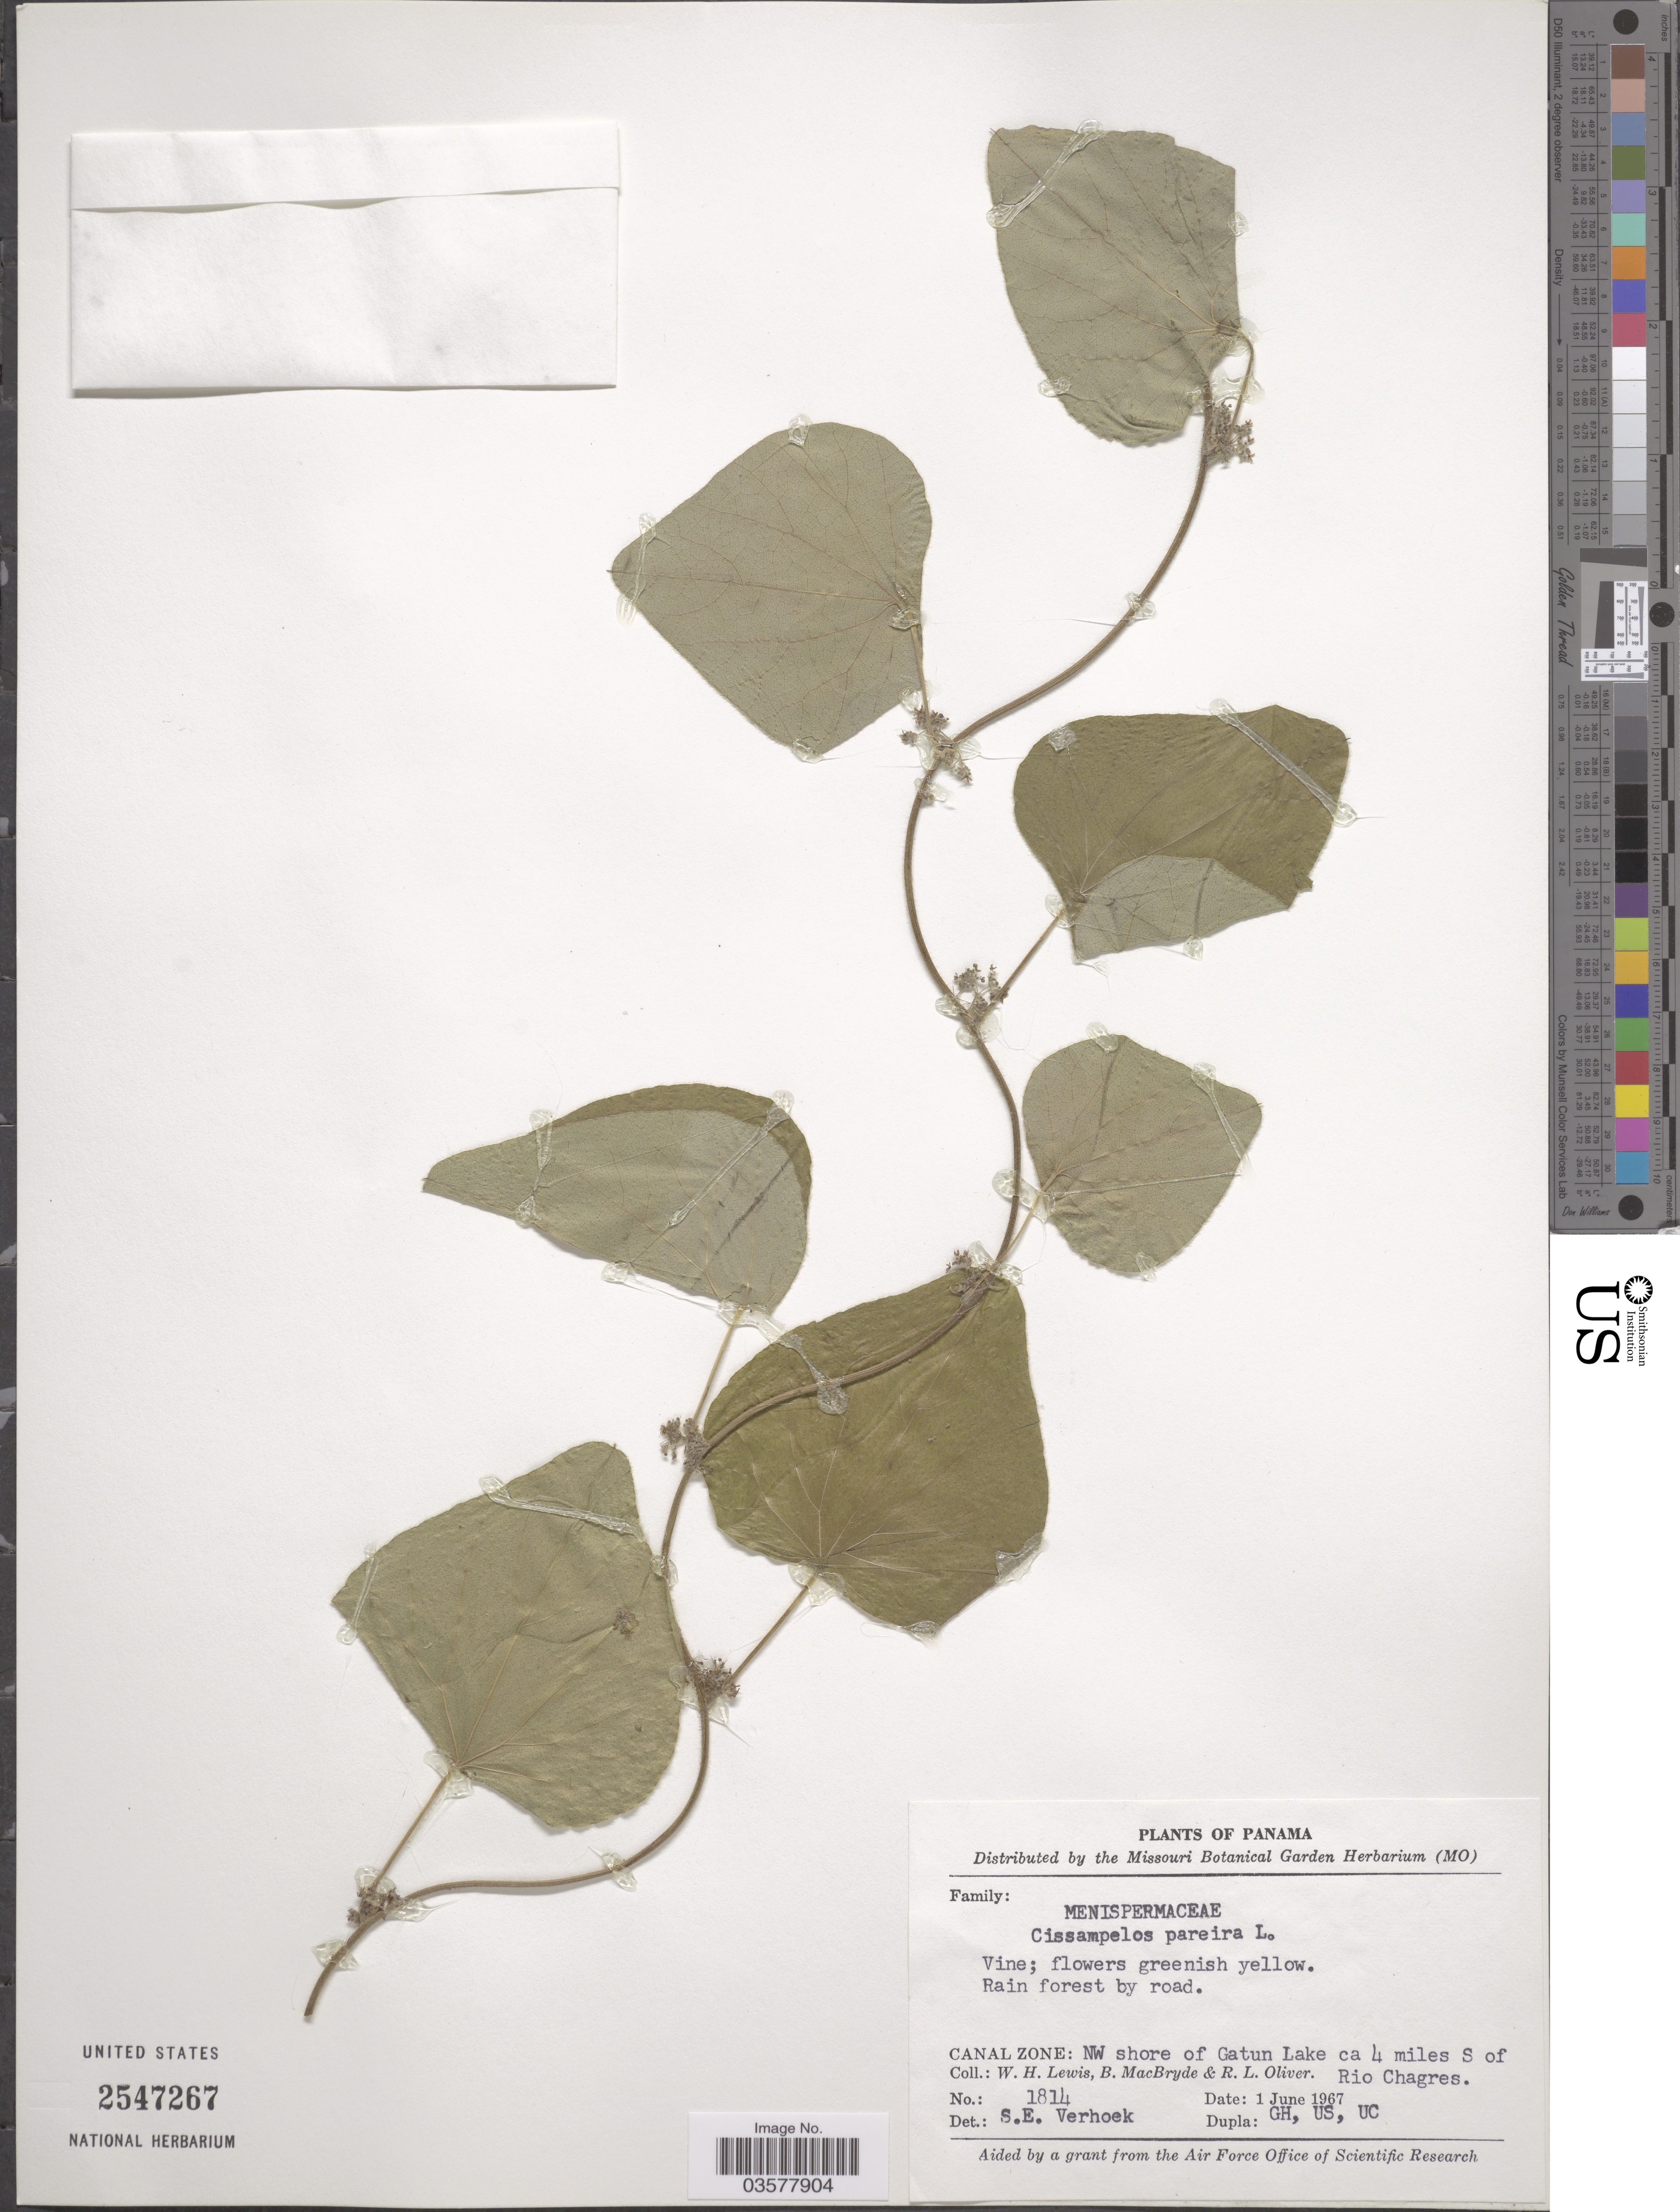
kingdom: Plantae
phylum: Tracheophyta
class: Magnoliopsida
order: Ranunculales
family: Menispermaceae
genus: Cissampelos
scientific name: Cissampelos pareira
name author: L.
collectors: W. H. Lewis, B. MacBryde & R. Oliver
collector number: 1814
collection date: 1967-06-01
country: Panama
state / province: Colón / Panamá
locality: Canal Zone: NW shore of Gatun Lake ca 4 miles S of Rio Chagres.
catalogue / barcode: US 2547267